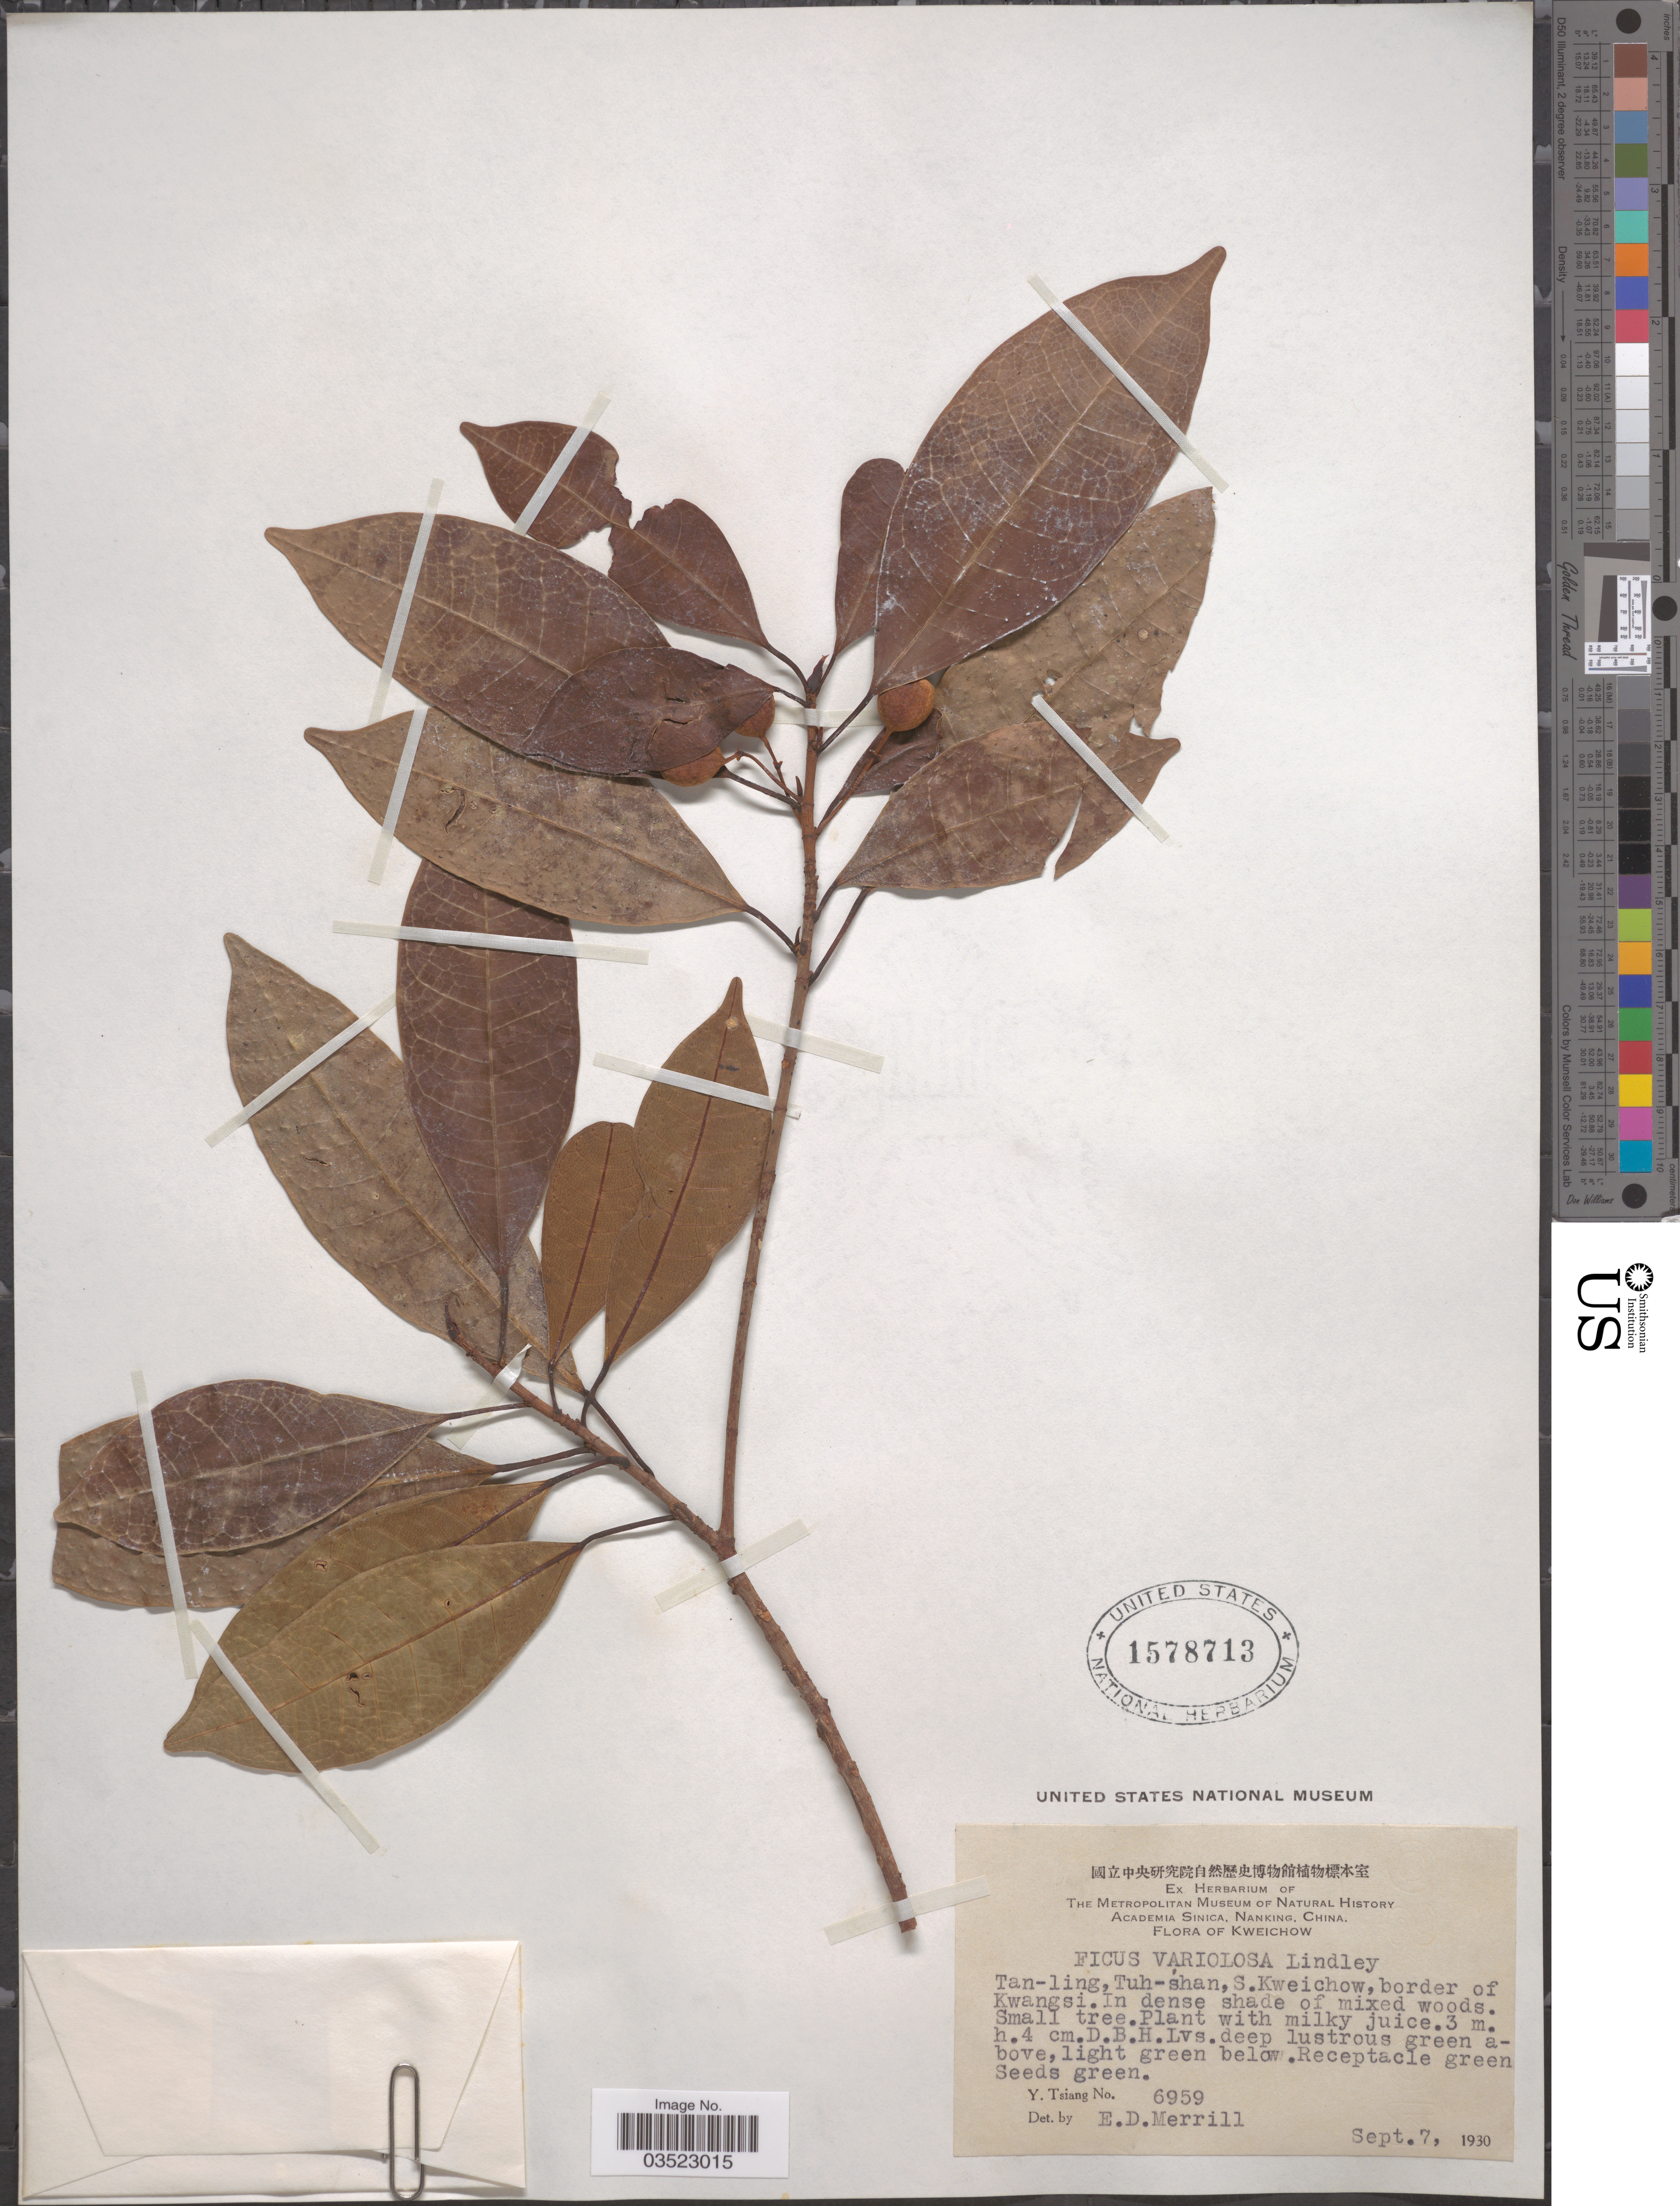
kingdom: Plantae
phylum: Tracheophyta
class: Magnoliopsida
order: Rosales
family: Moraceae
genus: Ficus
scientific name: Ficus variolosa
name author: Lindl. ex Benth.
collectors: Y. Tsiang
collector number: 6959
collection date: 1930-09-07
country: China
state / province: Guizhou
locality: Tan-ling, Tuh-shan, S. Kweichow, border of Kwangsi.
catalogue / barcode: US 1578713